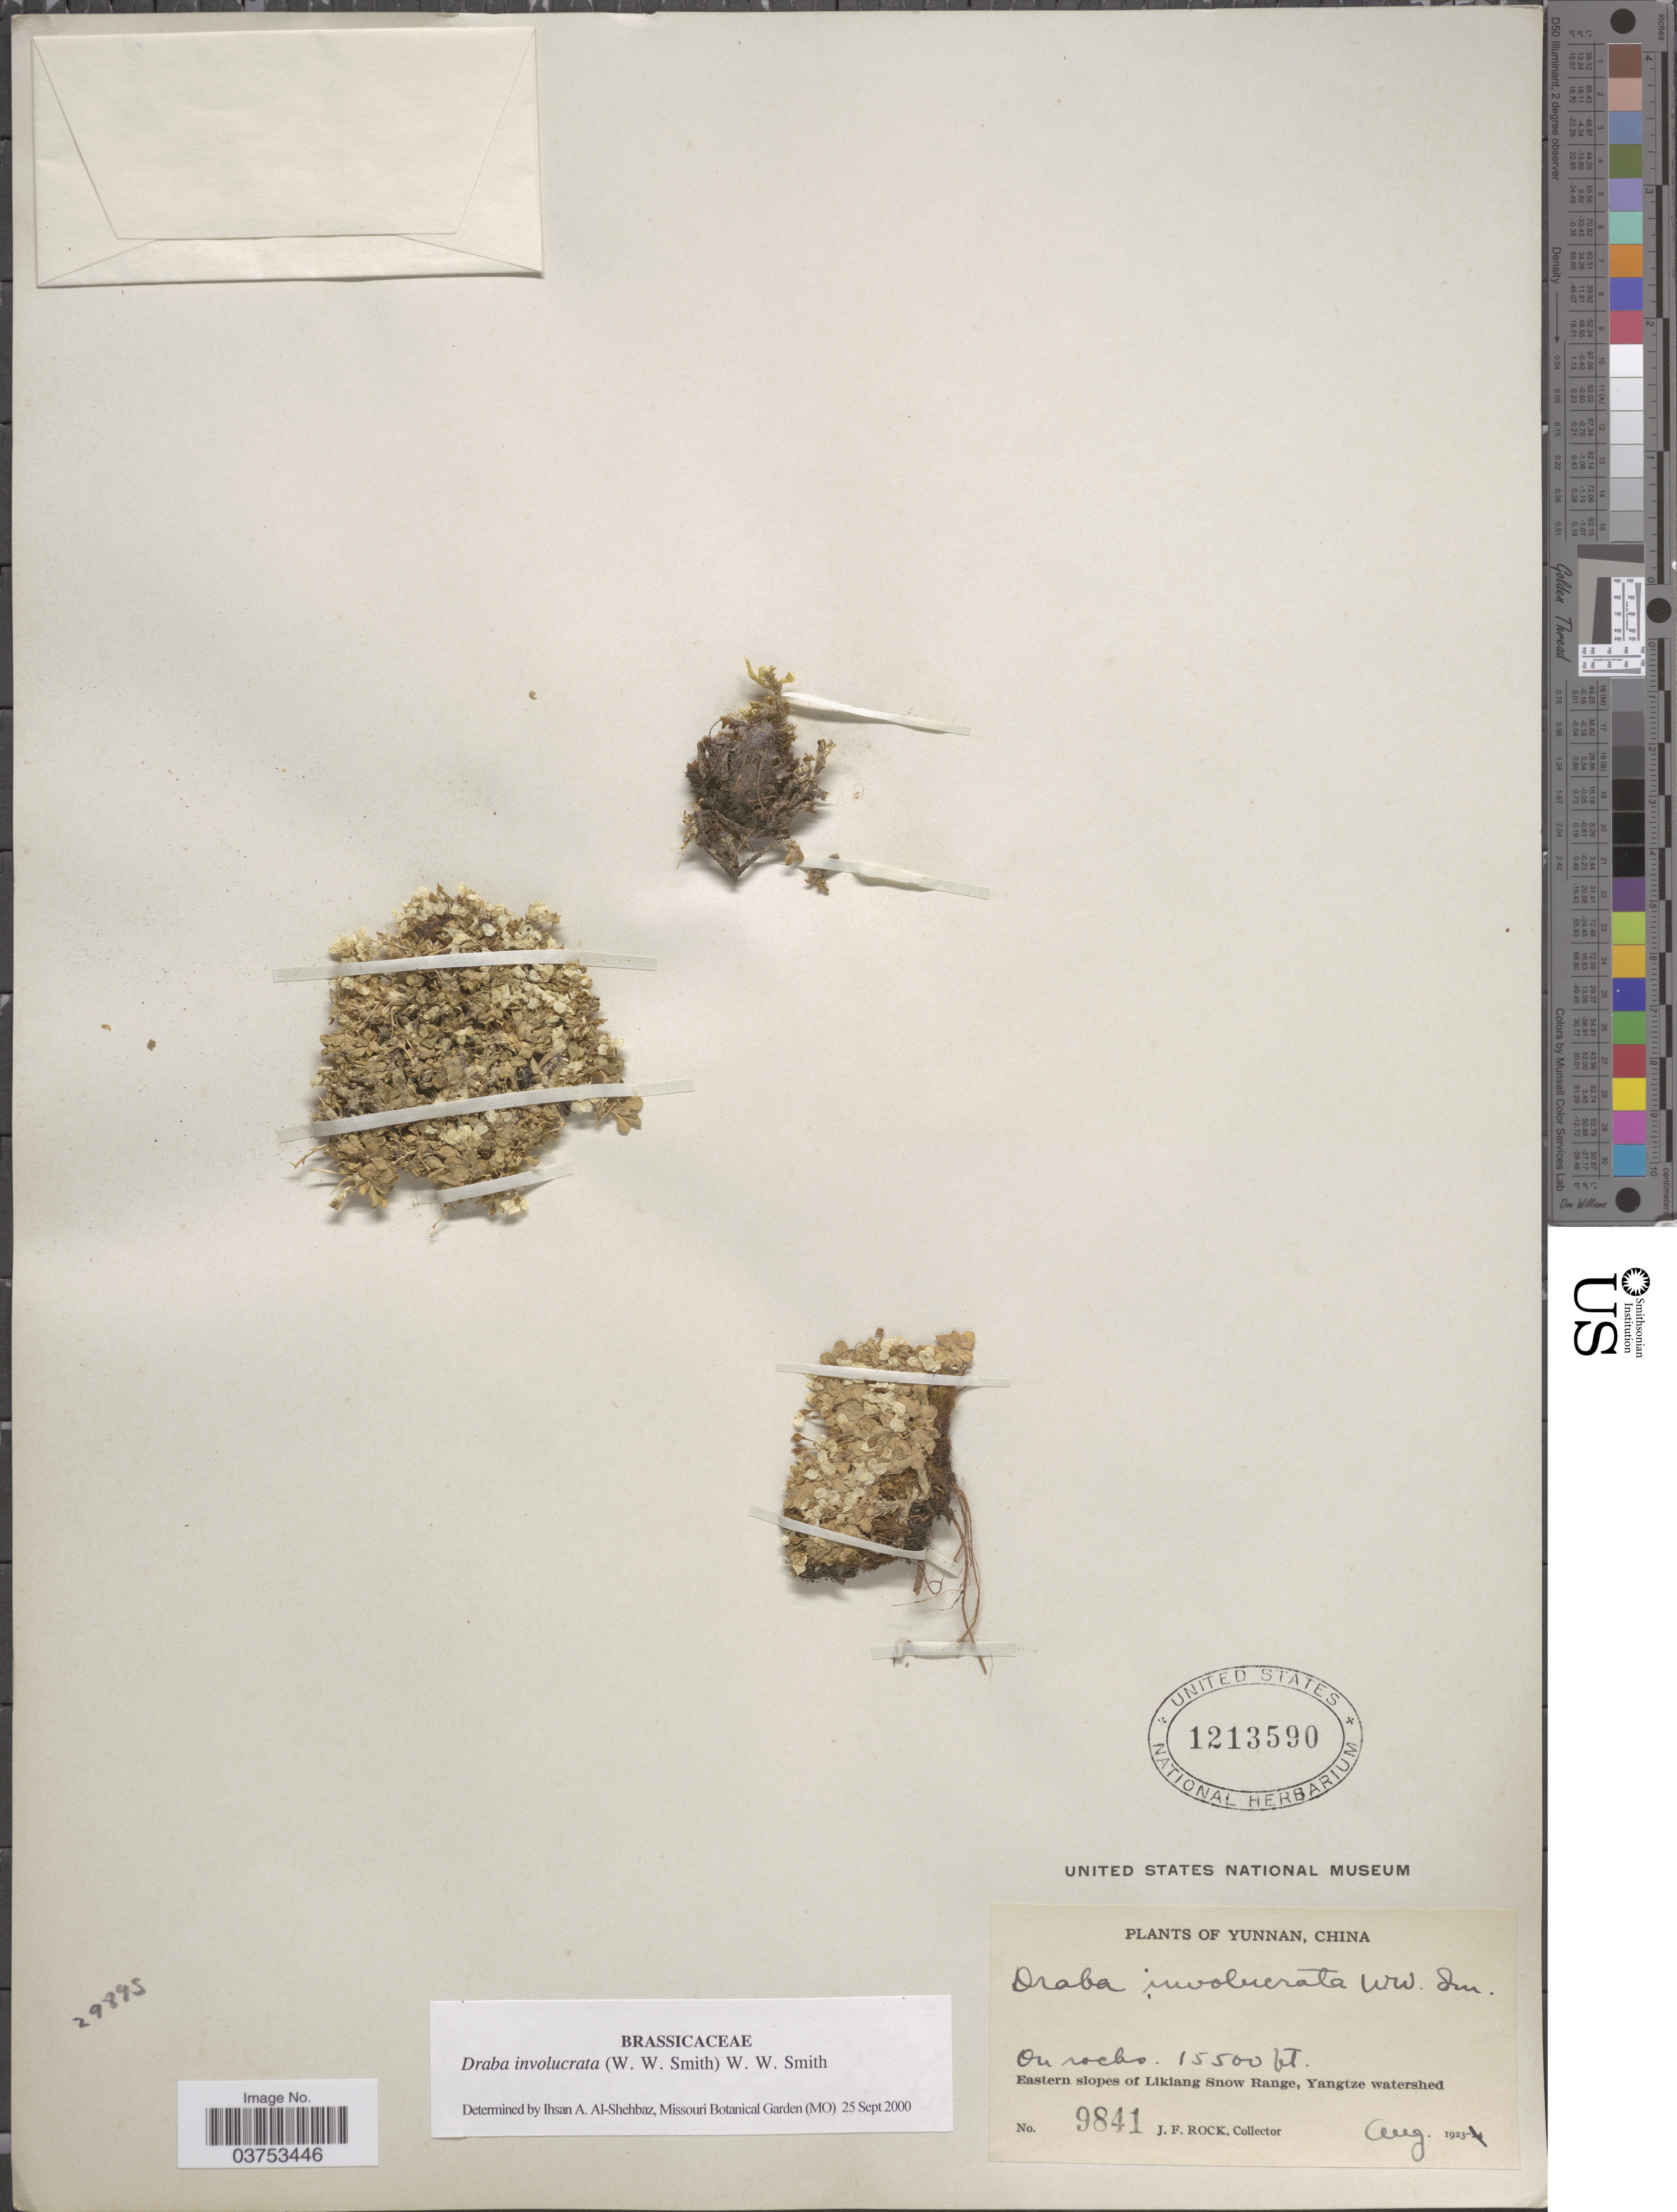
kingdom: Plantae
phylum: Tracheophyta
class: Magnoliopsida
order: Brassicales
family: Brassicaceae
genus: Draba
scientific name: Draba involucrata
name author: (W.W. Sm.) W.W. Sm.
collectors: J. Rock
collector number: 9841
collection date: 1923-08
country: China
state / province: Yunnan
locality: Eastern slopes of Likiang Snow Range, Yangtze watershed.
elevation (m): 4724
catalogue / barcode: US 1213590